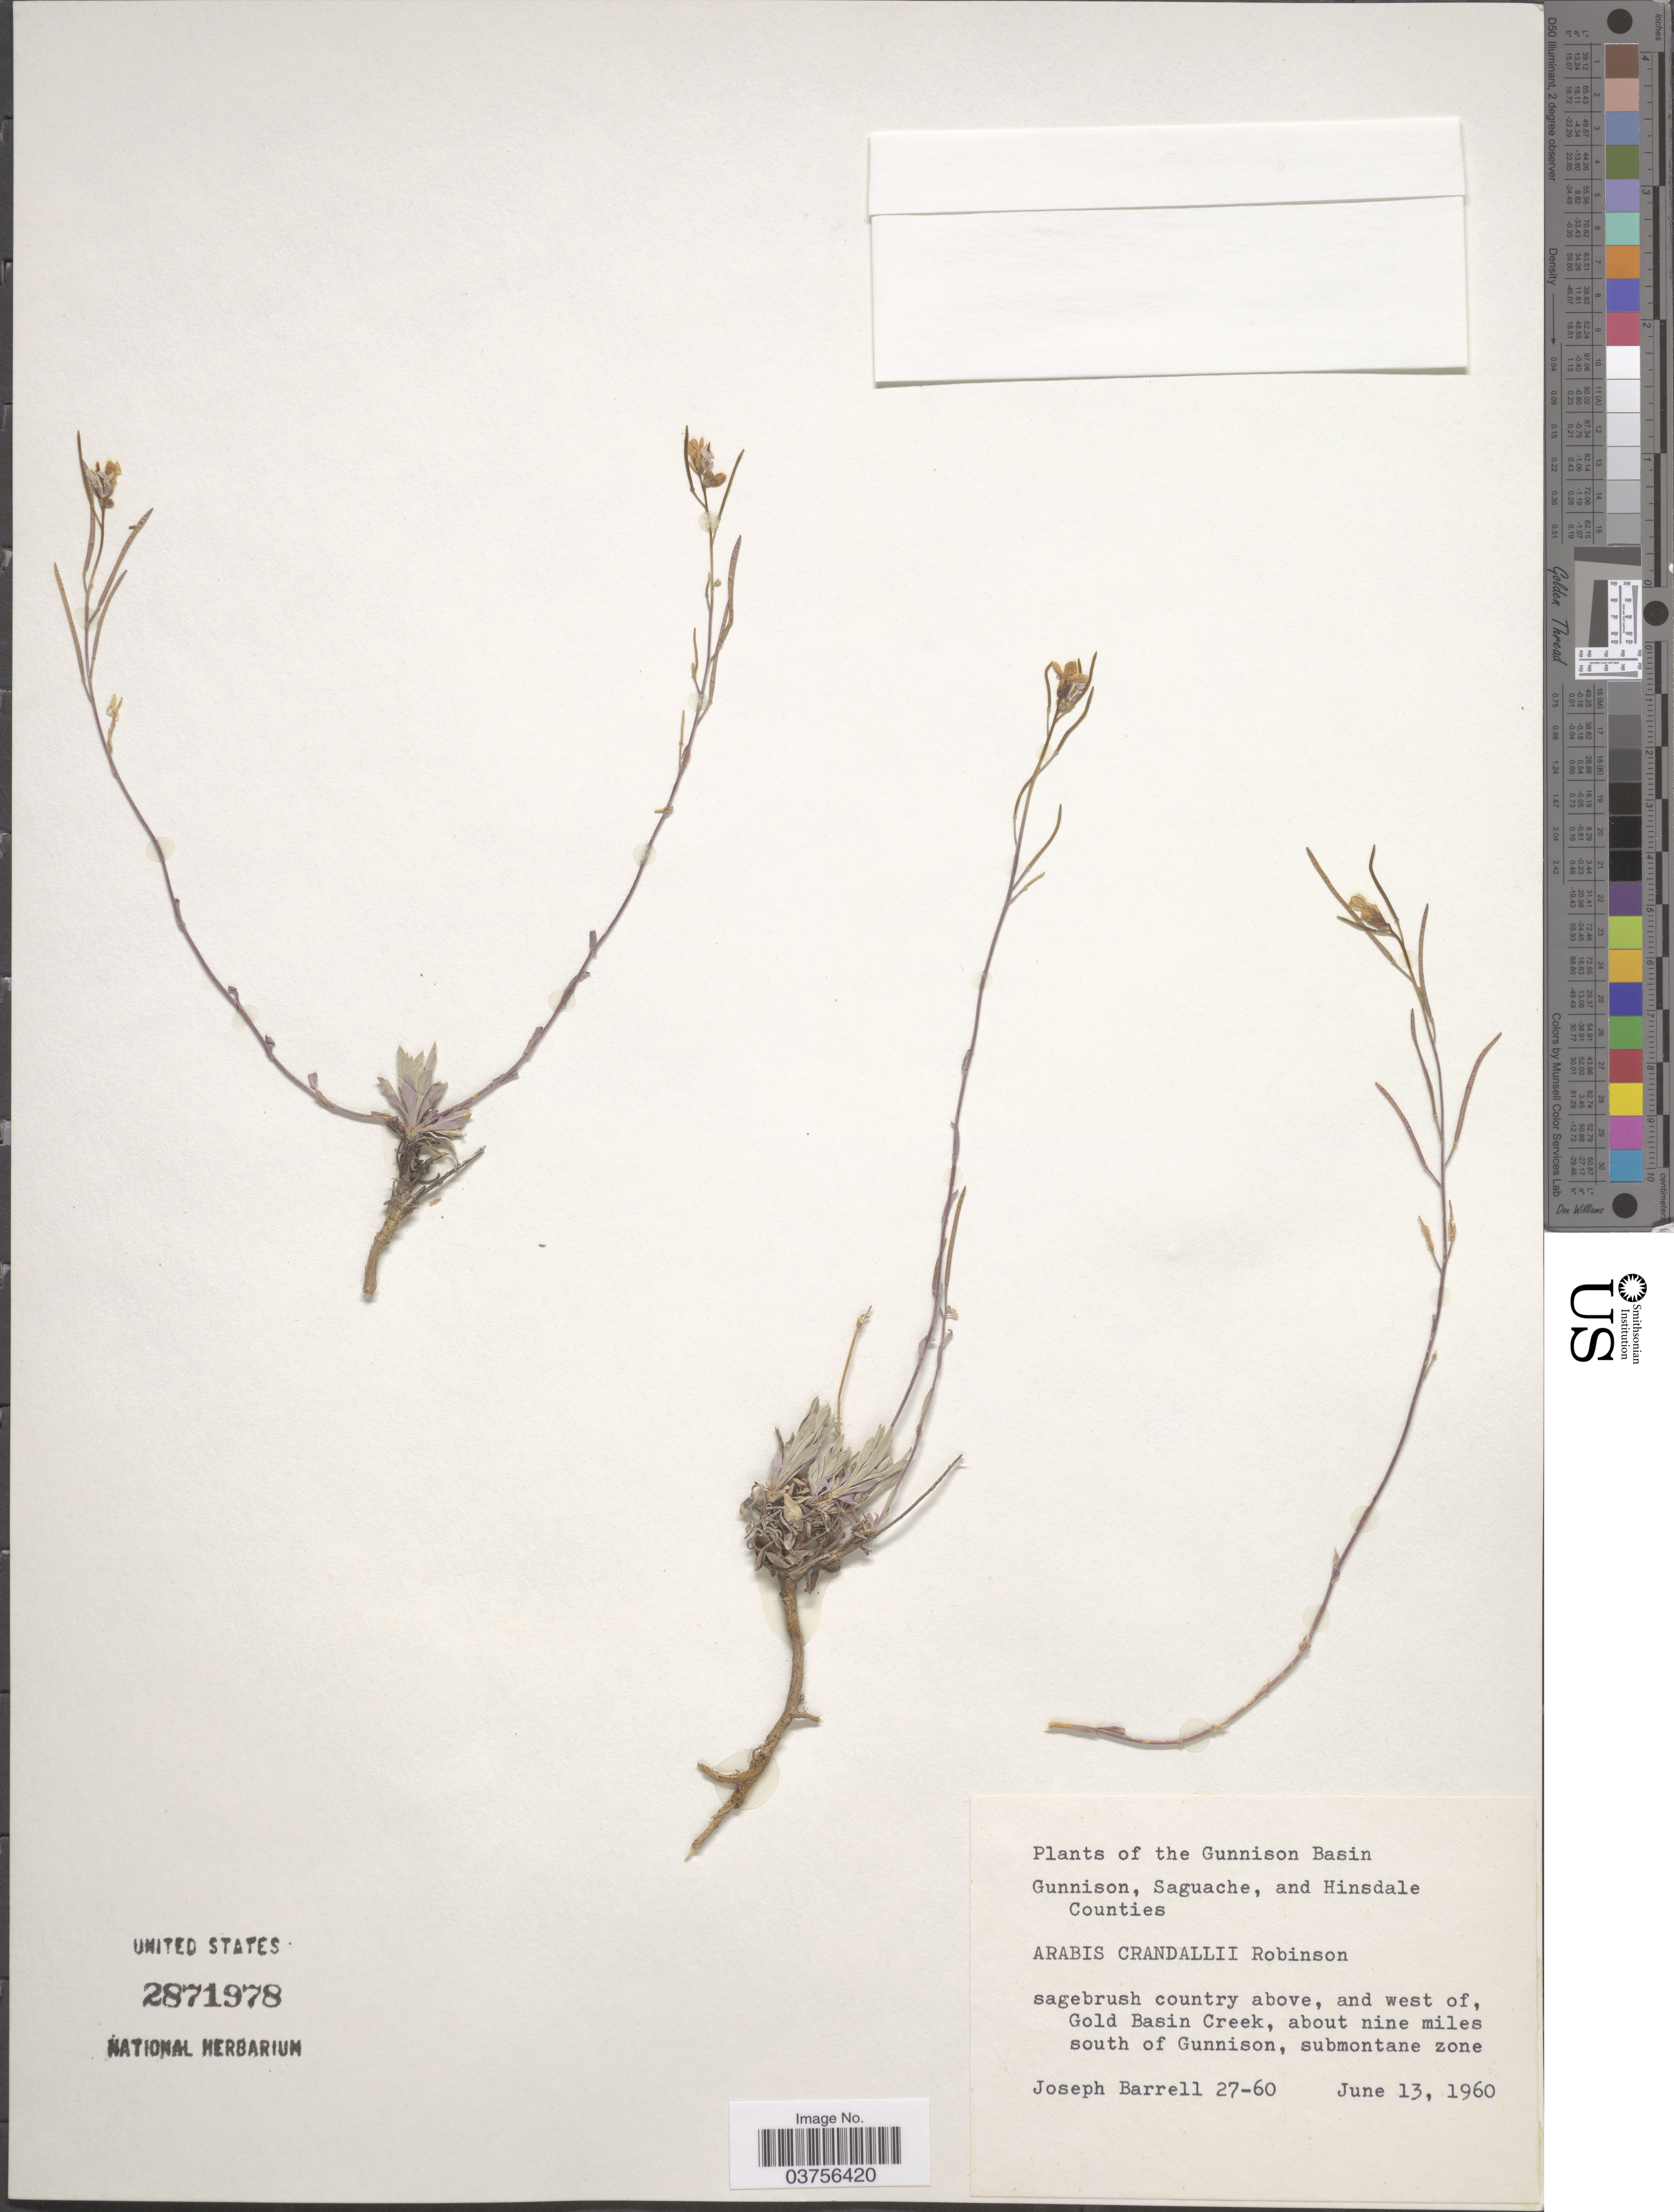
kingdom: Plantae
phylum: Tracheophyta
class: Magnoliopsida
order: Brassicales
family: Brassicaceae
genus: Arabis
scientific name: Arabis crandallii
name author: B.L. Rob.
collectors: J. Barrell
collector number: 27-60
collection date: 1960-06-13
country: United States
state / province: Colorado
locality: The Gunnison Basin. Gold Basin Creek, about nine miles south of Gunnison.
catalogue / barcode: US 2871978